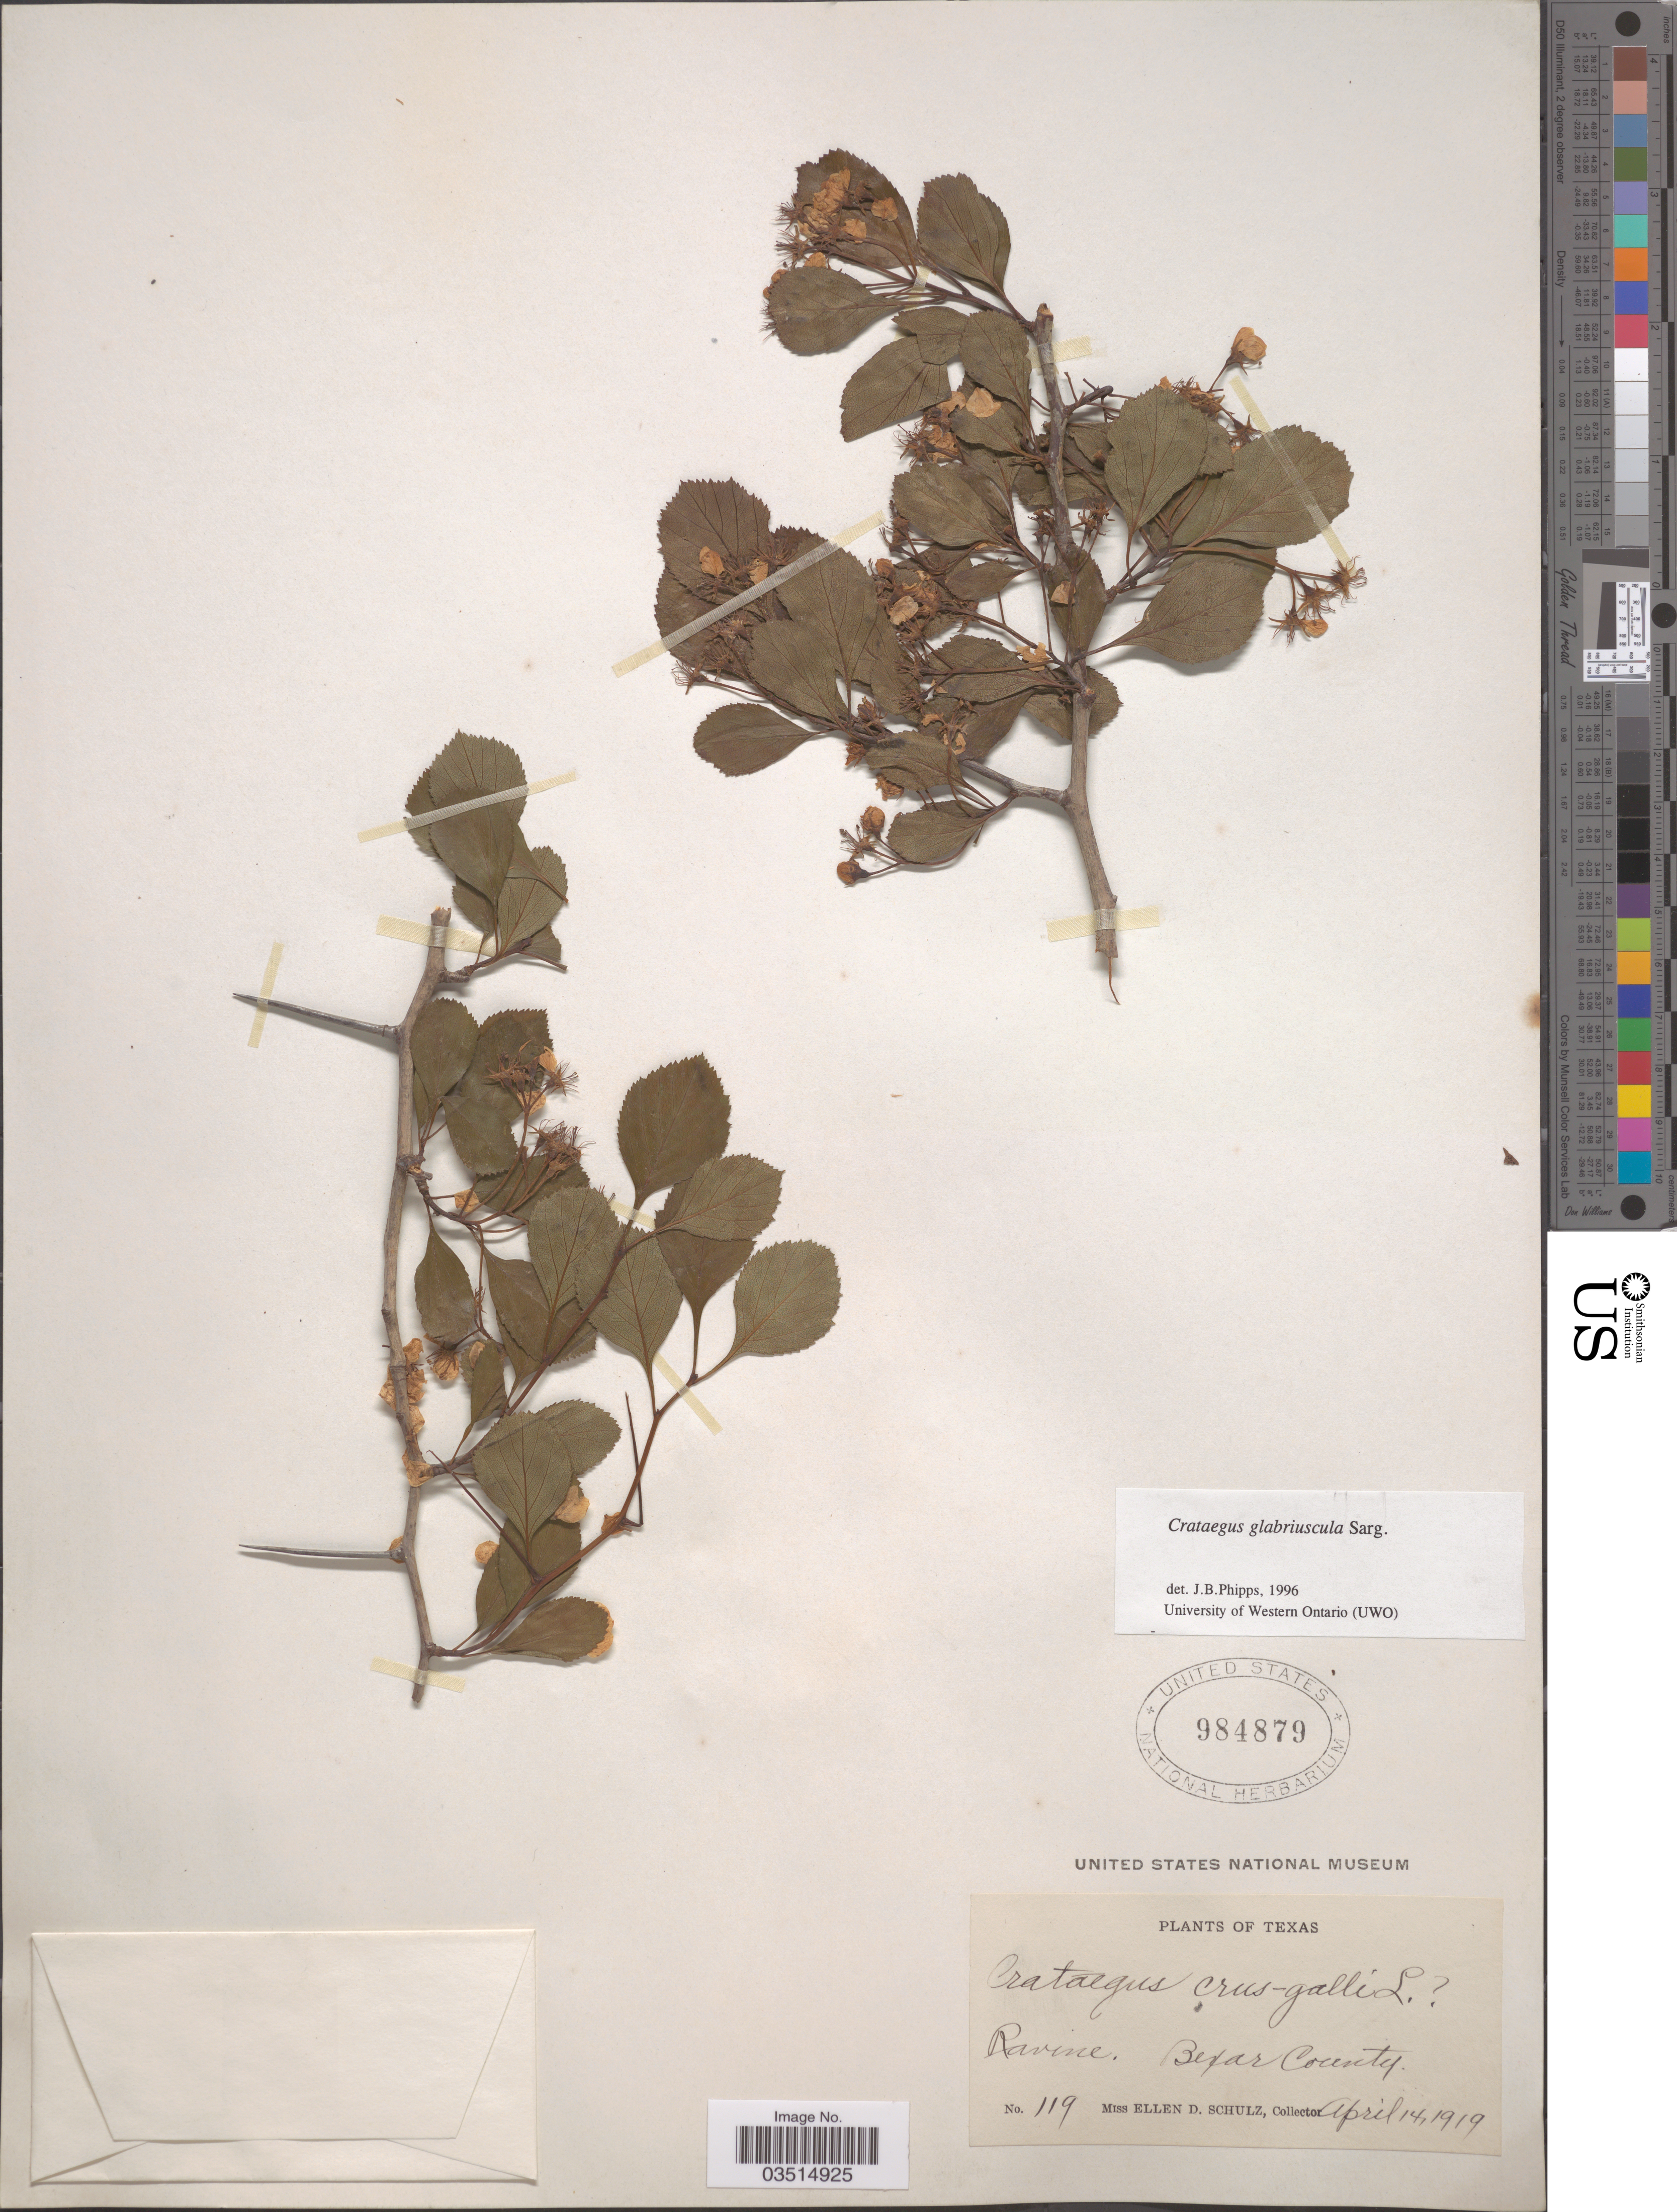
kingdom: Plantae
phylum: Tracheophyta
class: Magnoliopsida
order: Rosales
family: Rosaceae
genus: Crataegus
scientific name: Crataegus glabriuscula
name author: Sarg.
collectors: E. D. Schulz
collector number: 119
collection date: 1919-04-14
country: United States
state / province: Texas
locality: Ravine. Bexar County.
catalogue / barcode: US 984879